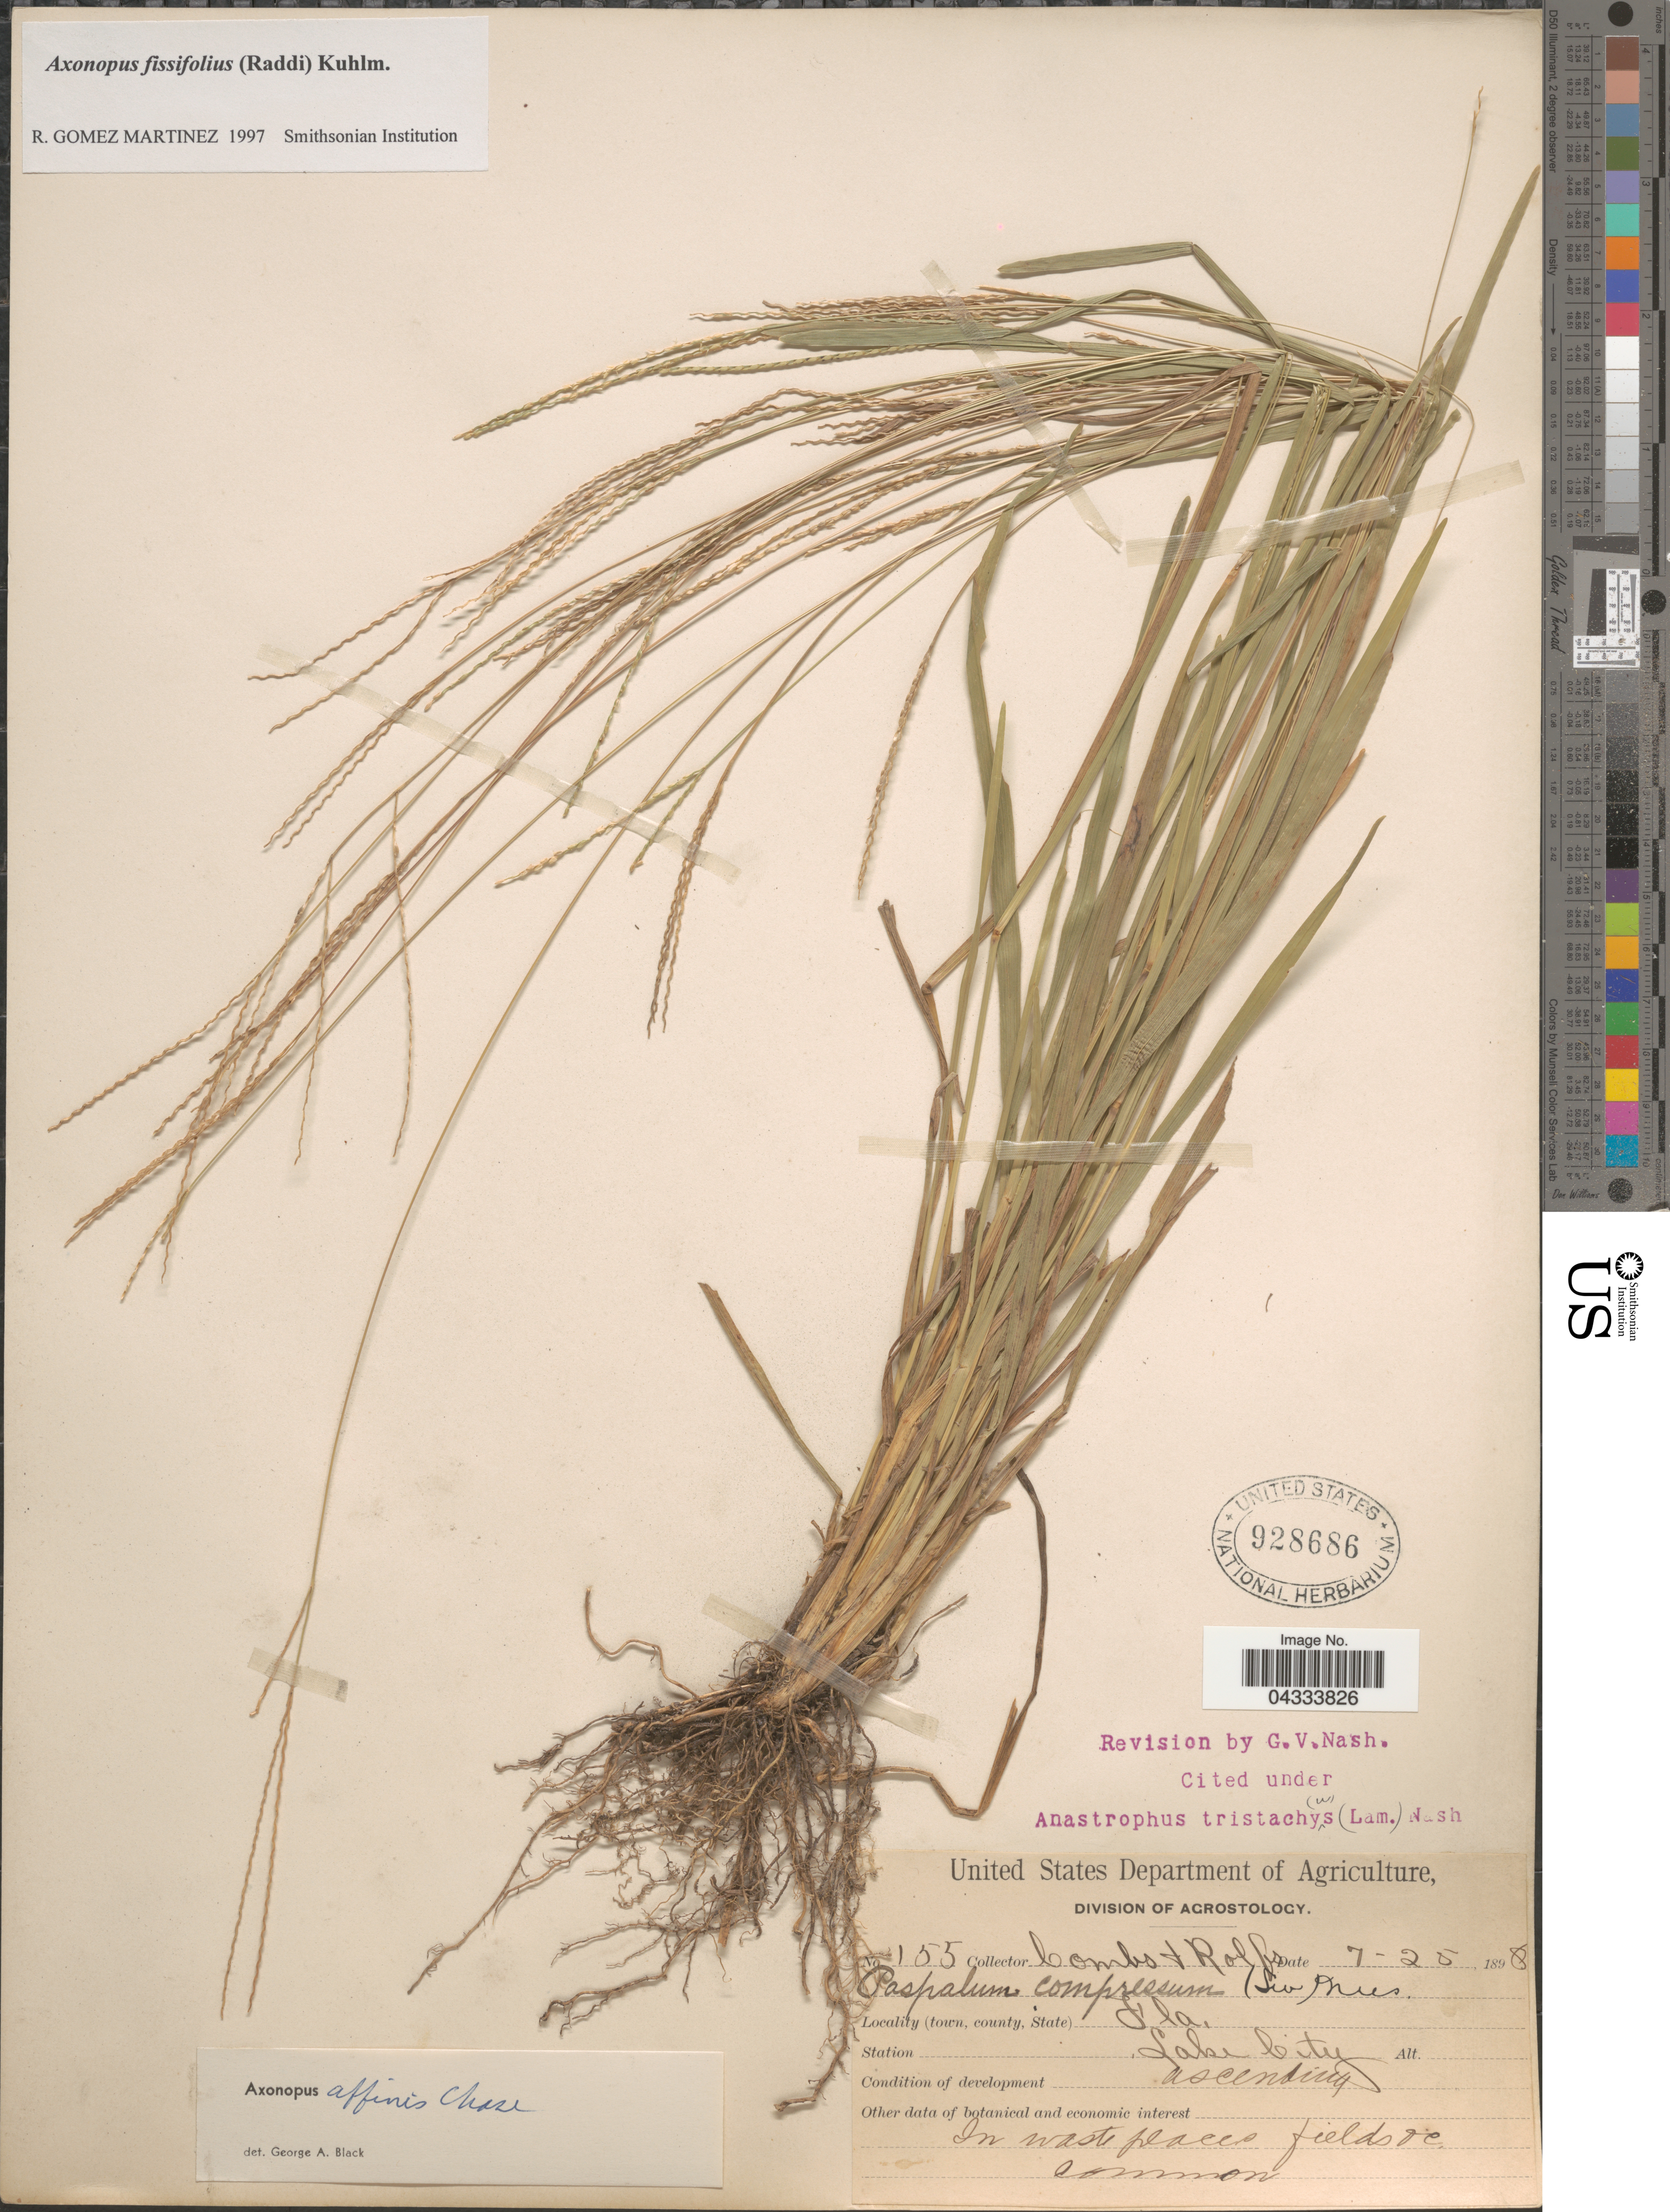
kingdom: Plantae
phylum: Tracheophyta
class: Liliopsida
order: Poales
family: Poaceae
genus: Axonopus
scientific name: Axonopus fissifolius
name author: (Raddi) Kuhlm.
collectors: -. Combs & Rolfs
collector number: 155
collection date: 1898-07-25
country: United States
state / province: Florida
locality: Lake City.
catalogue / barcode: US 928686